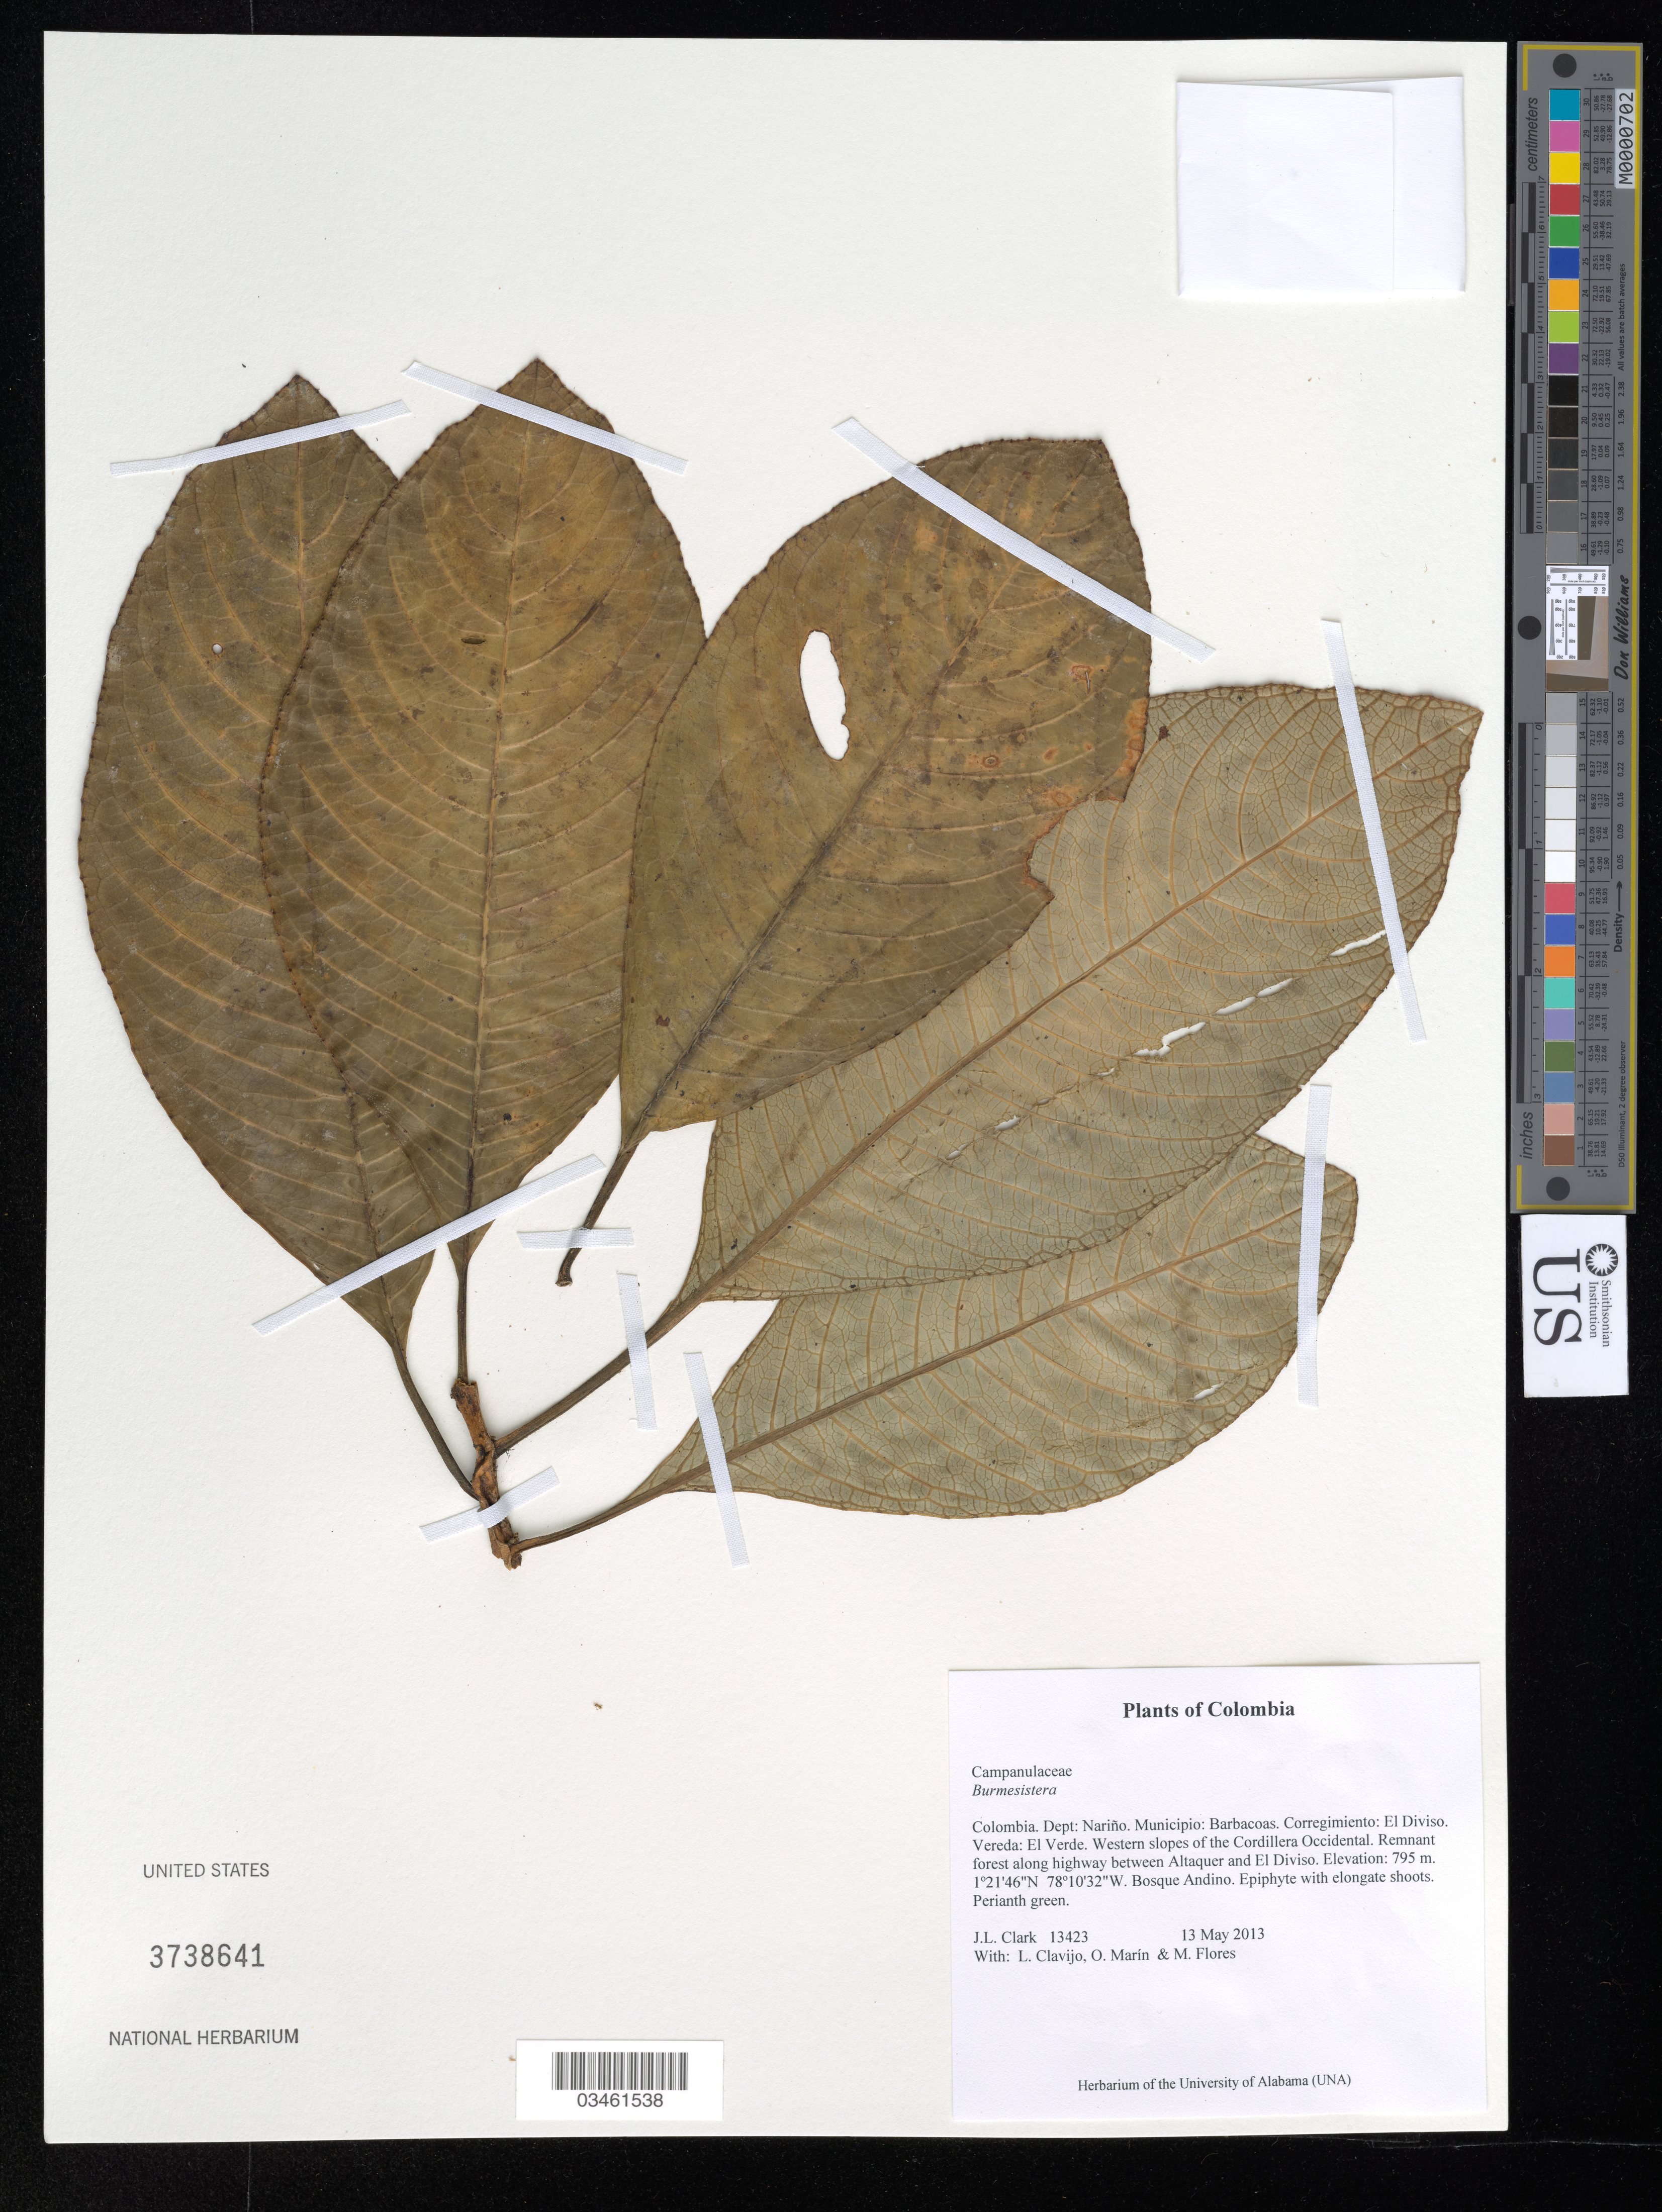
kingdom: Plantae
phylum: Tracheophyta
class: Magnoliopsida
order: Asterales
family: Campanulaceae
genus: Burmeistera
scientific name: Burmeistera sp.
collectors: J. L. Clark, L. Clavijo, O. Marín & M. Flores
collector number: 13423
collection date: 2013-05-13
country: Colombia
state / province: Nariño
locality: Dept: Nariño. Municipio: Barbacoas. Corregimiento: El Diviso. Vereda: el Verde. Western slopes of the Cordillera Occidental. Remnant forest along highway between Altaquer and El Diviso.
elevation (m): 795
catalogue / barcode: US 3738641